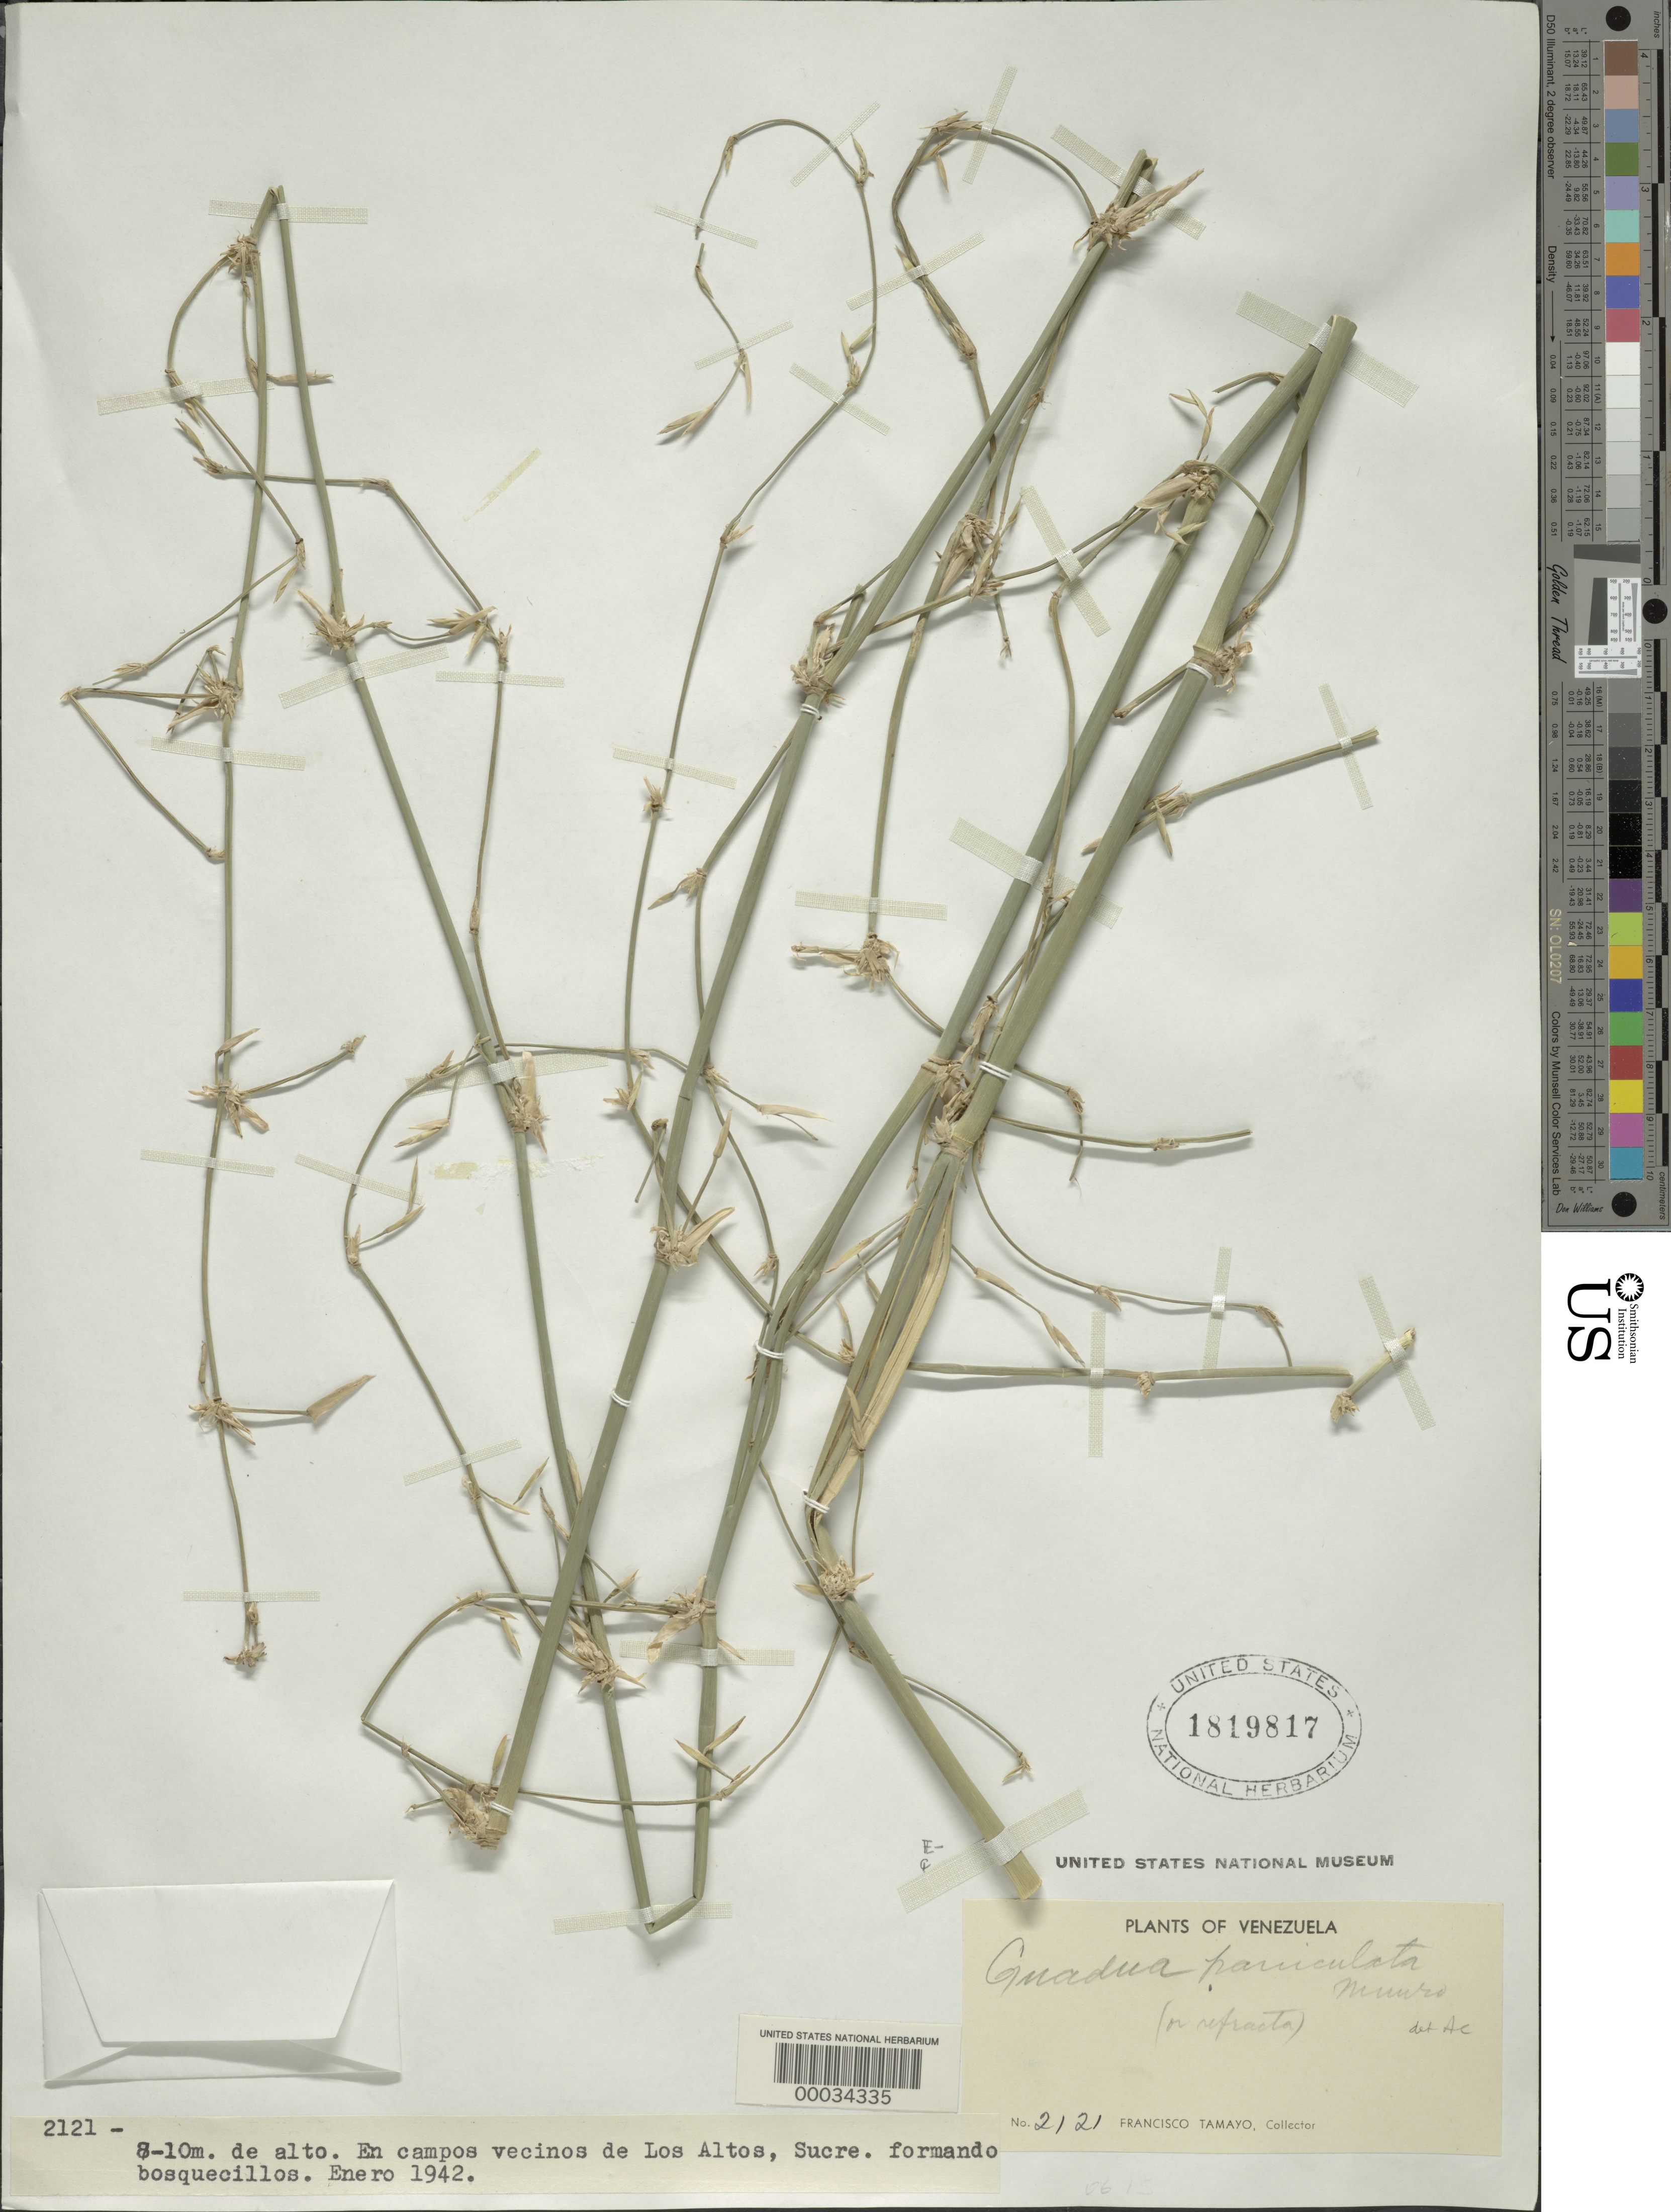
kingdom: Plantae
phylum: Tracheophyta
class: Liliopsida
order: Poales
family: Poaceae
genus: Guadua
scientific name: Guadua venezuelae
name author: Munro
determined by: McMurchie, Elizabeth, (UNITED STATES)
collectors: F. Tamayo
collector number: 2121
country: Venezuela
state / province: Sucre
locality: Los altos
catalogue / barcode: US 1819817